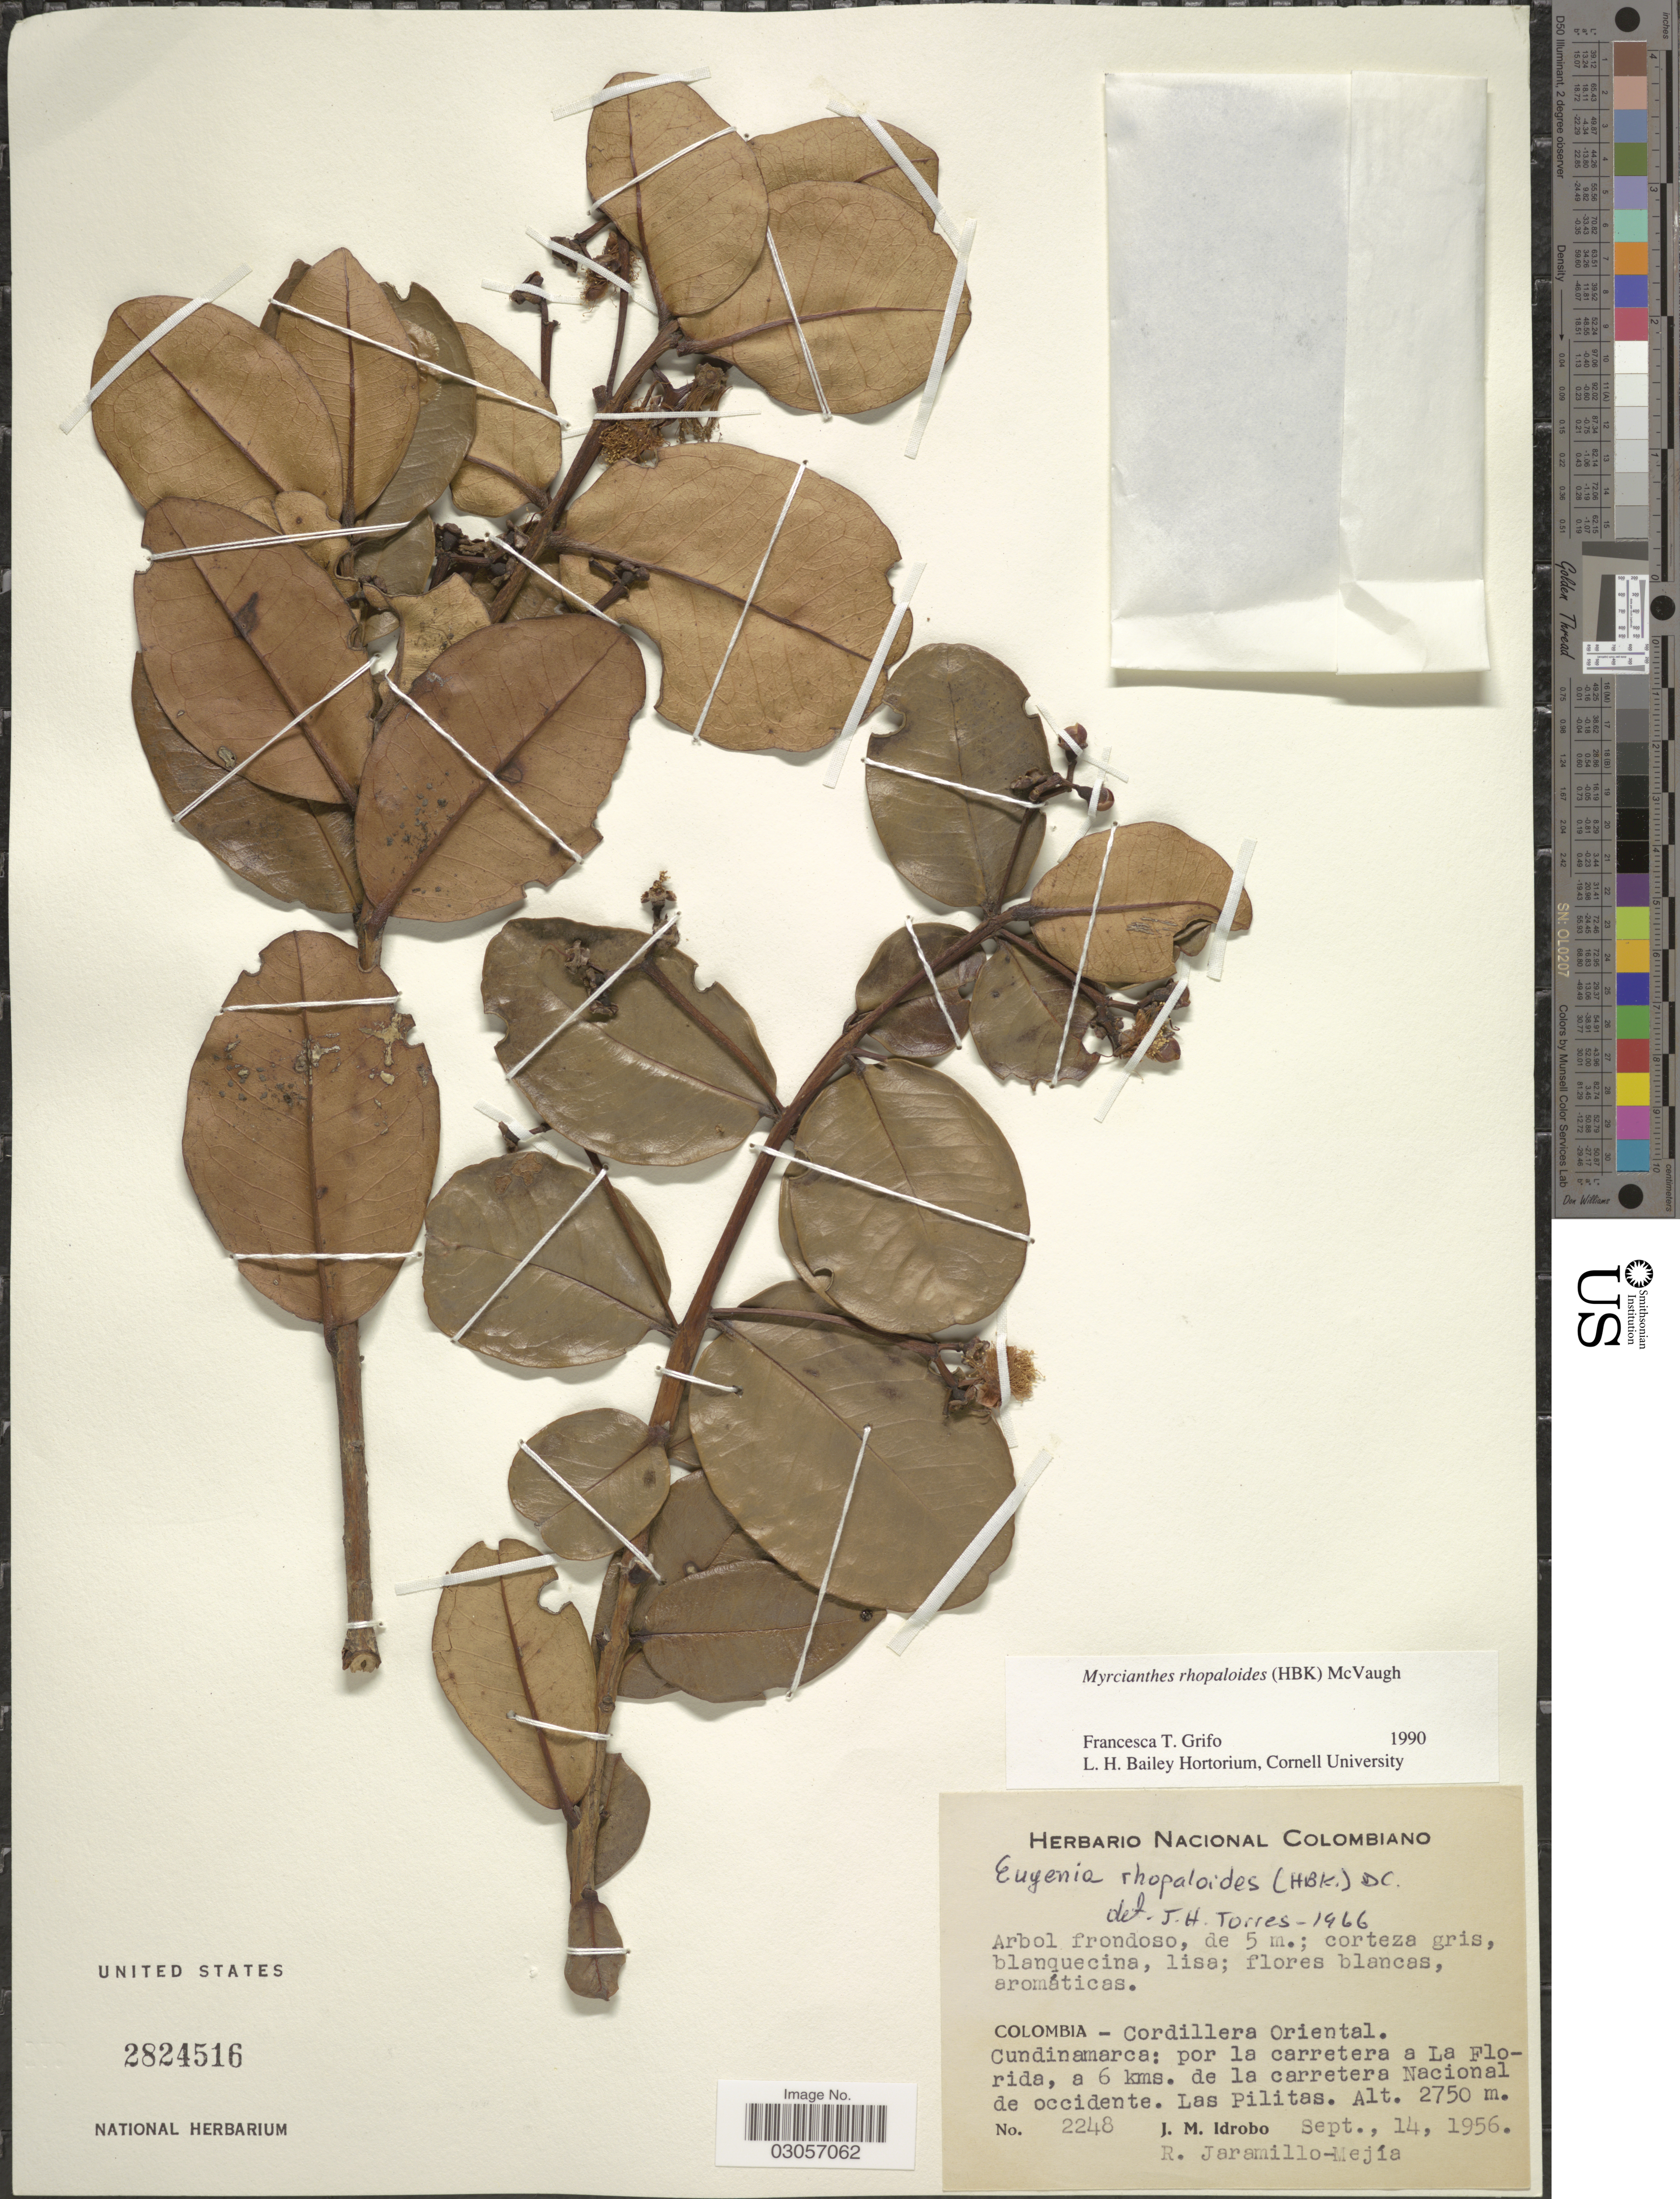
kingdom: Plantae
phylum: Tracheophyta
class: Magnoliopsida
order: Myrtales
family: Myrtaceae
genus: Myrcianthes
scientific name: Myrcianthes rhopaloides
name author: (Kunth) McVaugh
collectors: J. M. Idrobo & R. Jaramillo M.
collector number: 2248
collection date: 1956-09-14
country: Colombia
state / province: Cundinamarca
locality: Cordillera Oriental. por la carretera a La Florida, a 6 kms. de la carretera Nacional de occidente. Las Pilitas.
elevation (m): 2750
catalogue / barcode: US 2824516